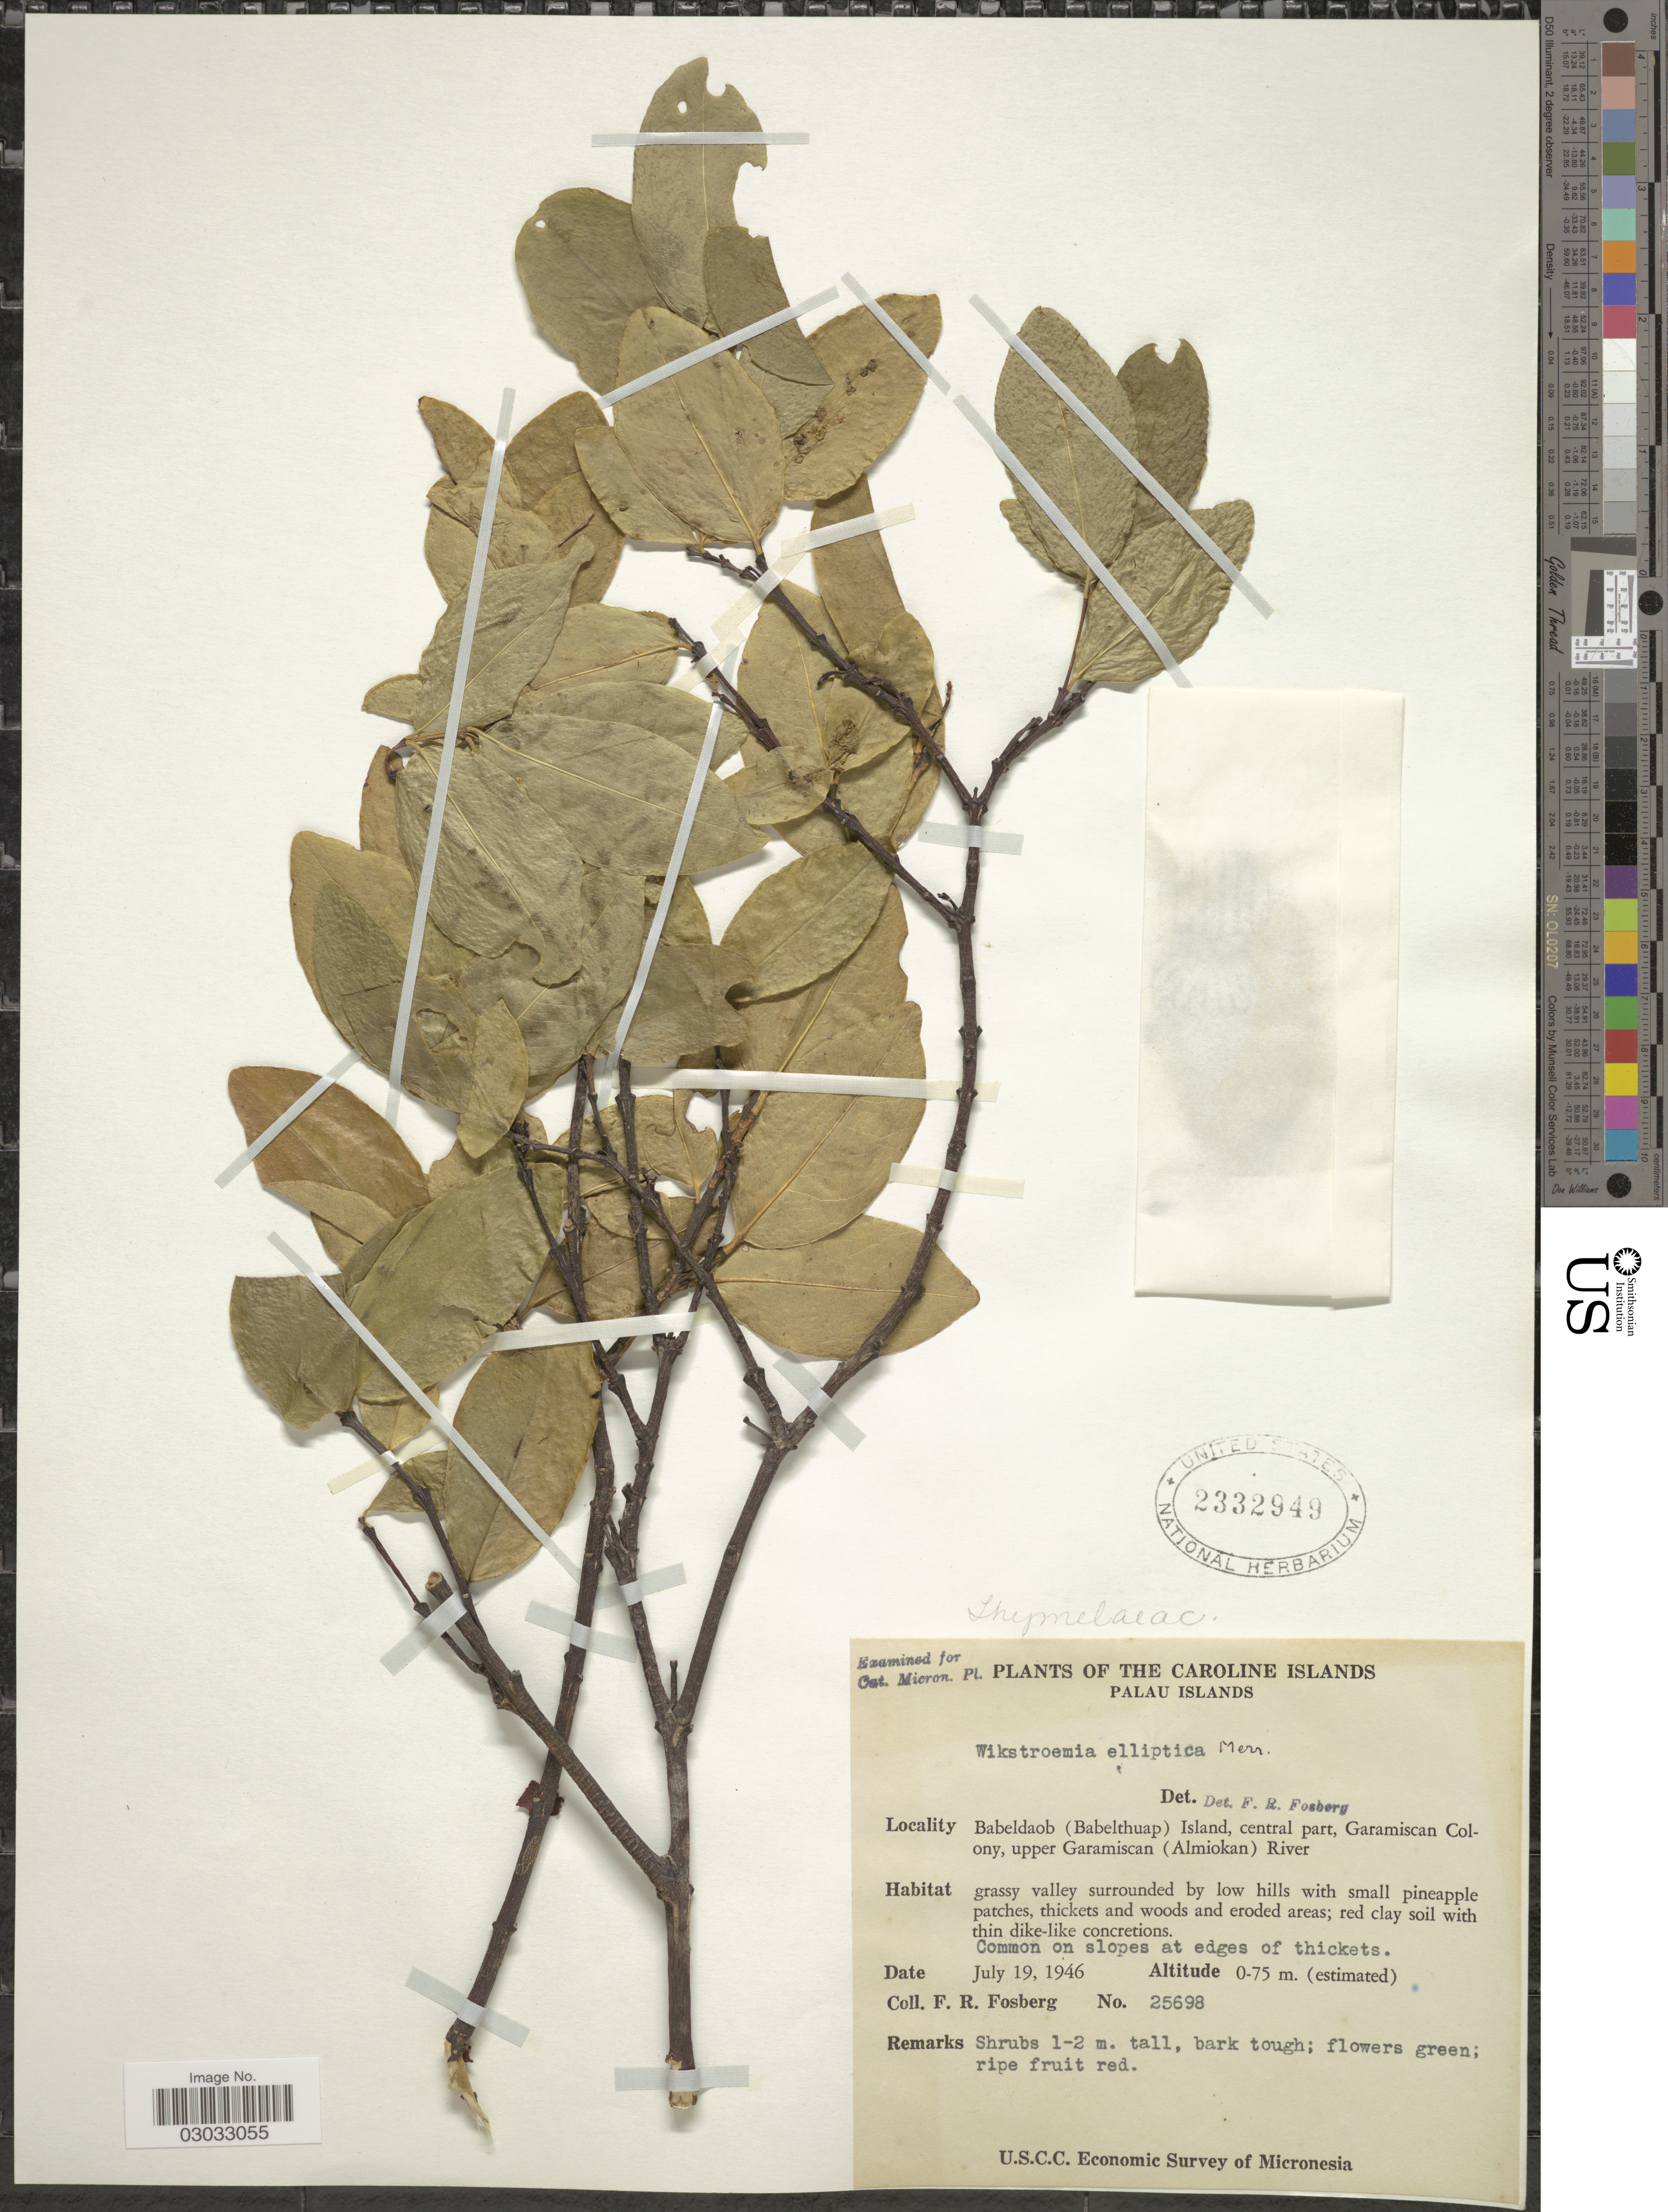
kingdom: Plantae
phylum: Tracheophyta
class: Magnoliopsida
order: Malvales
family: Thymelaeaceae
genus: Wikstroemia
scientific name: Wikstroemia elliptica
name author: Merr.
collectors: F. R. Fosberg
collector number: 25698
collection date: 1946-07-19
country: Palau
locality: The Caroline Islands, Palau Islands, Babeldaob (Babelthuap) Island, central part, Garamiscan Colony, upper Garamiscan (Almiokan) River.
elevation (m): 0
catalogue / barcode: US 2332949